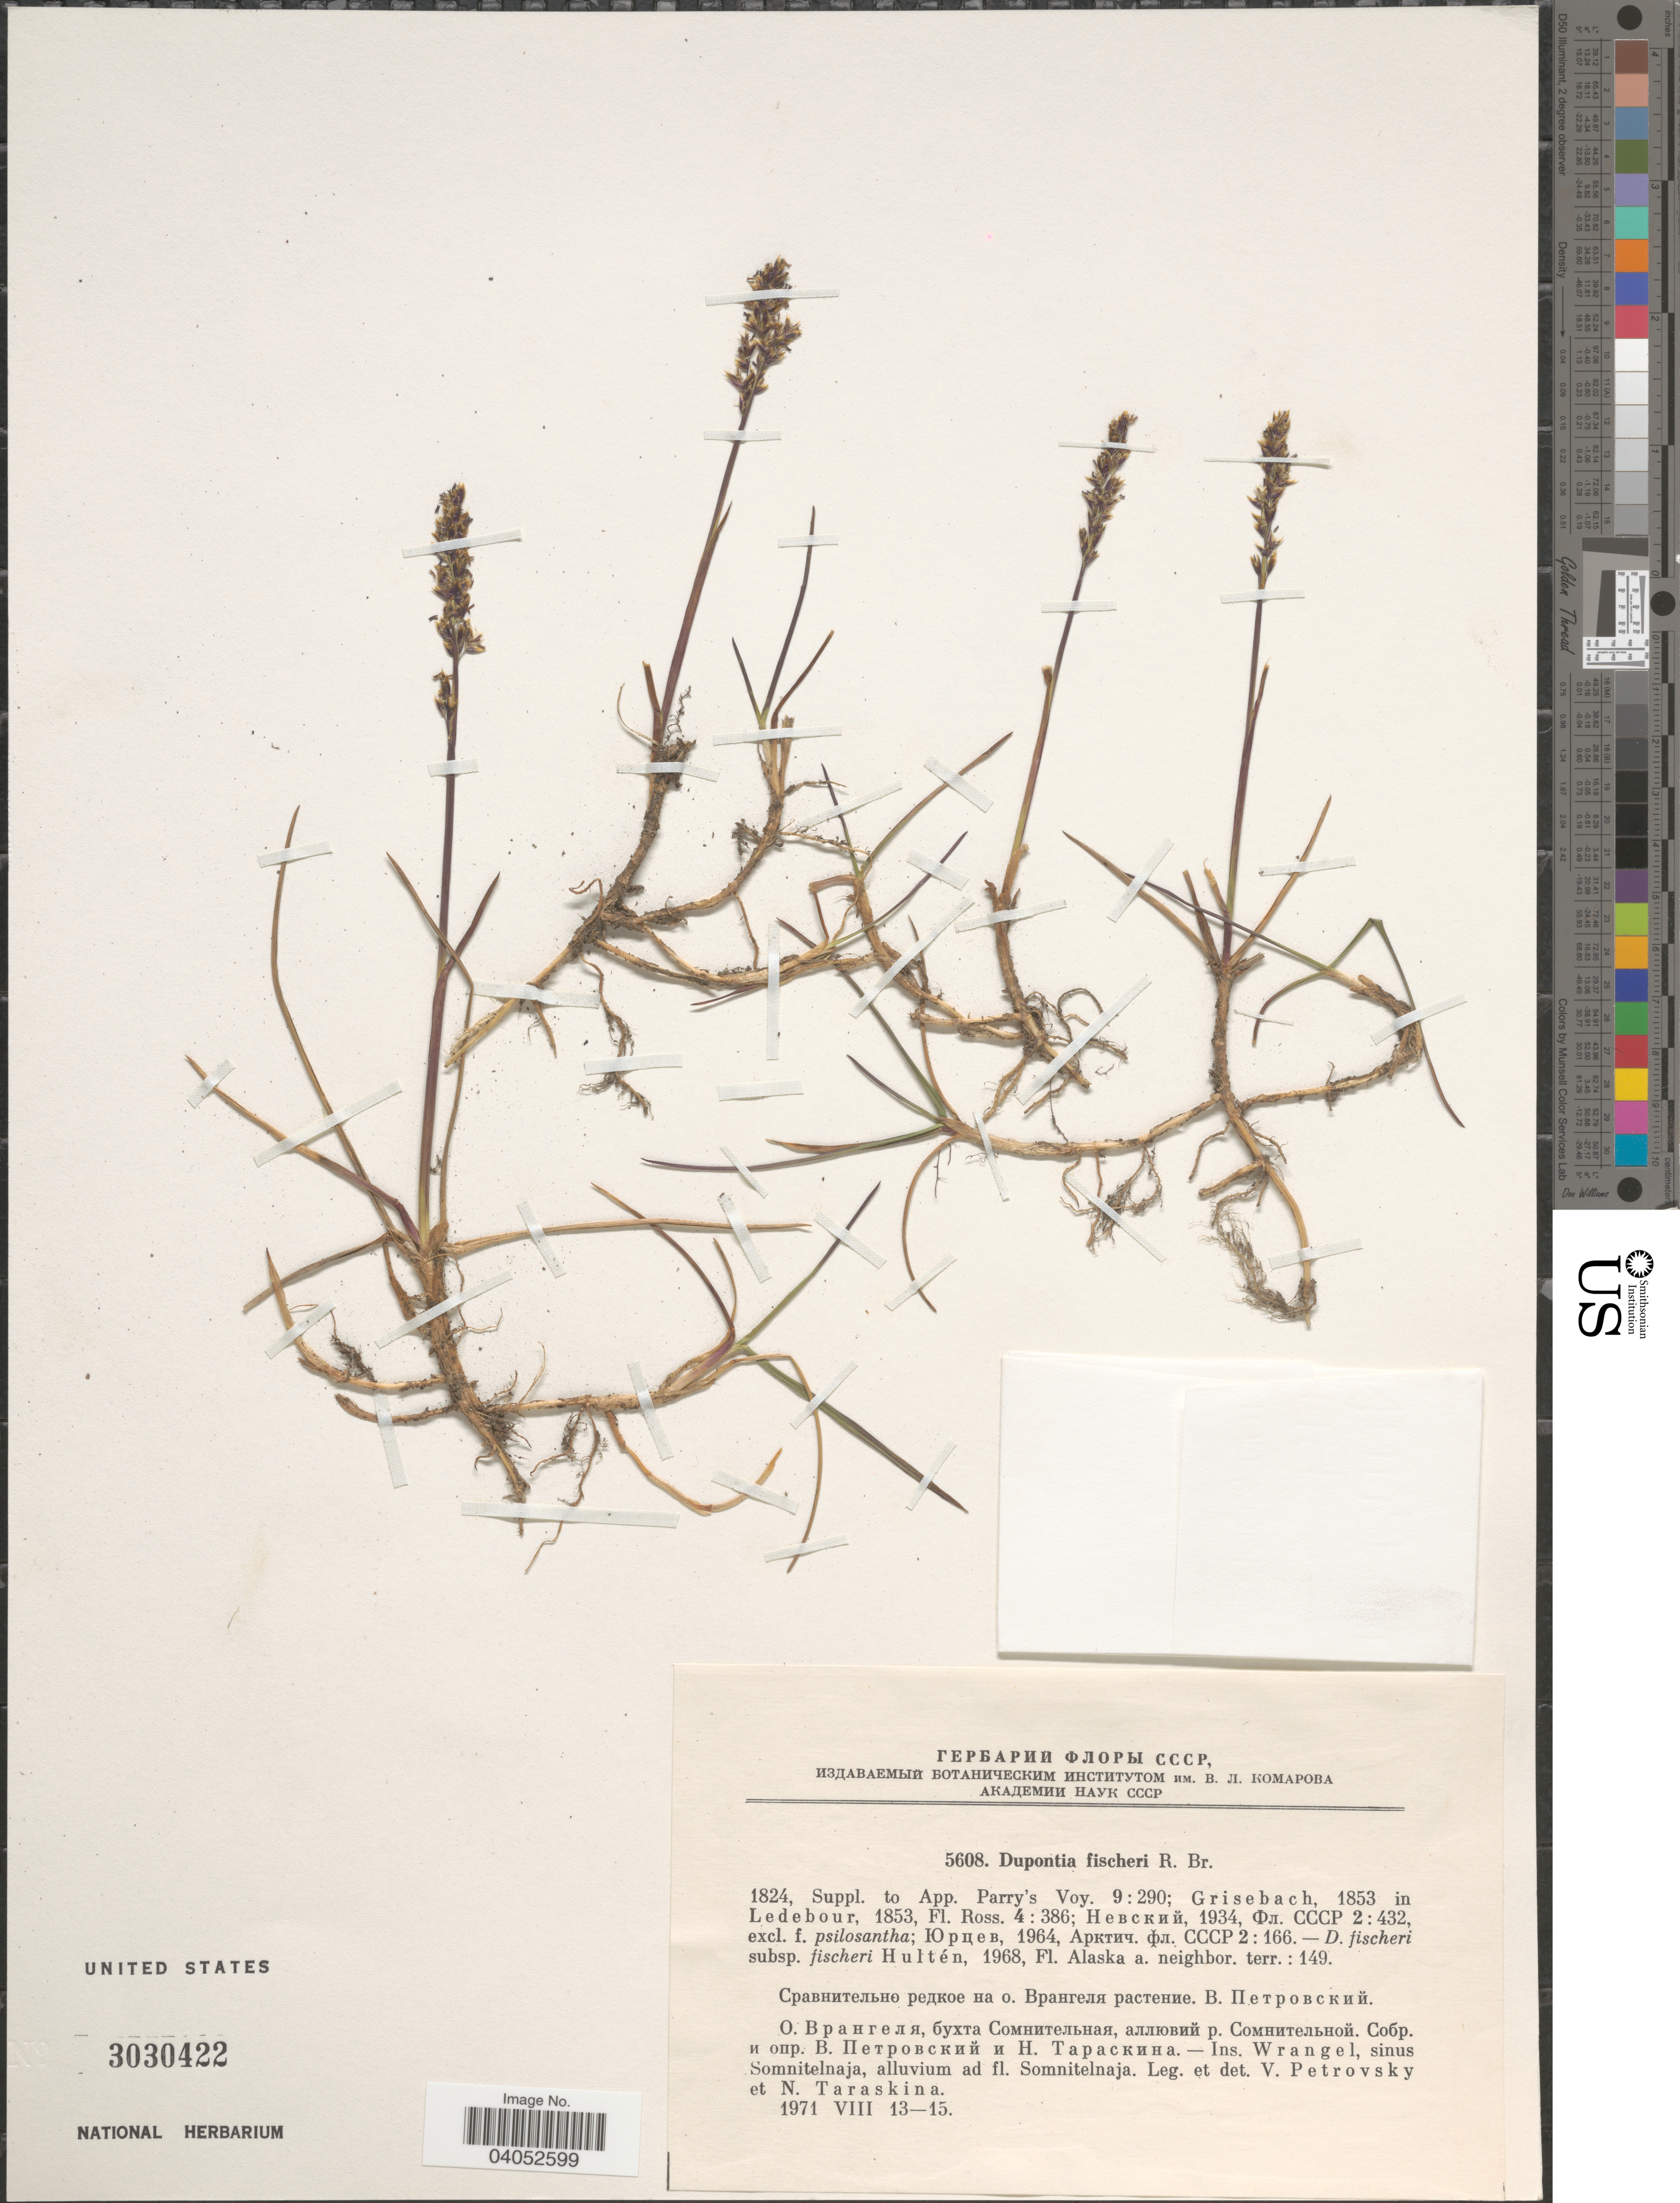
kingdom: Plantae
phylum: Tracheophyta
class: Liliopsida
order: Poales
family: Poaceae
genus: Dupontia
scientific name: Dupontia micrantha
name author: Holm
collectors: V. Petrovsky & N. Taraskina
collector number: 5608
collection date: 1971-08-13/1971-08-15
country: Russian Federation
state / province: Magadan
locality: Ins. Wrangel, sinus Somnitelnaja, alluvium ad fl. Somnitelnaja.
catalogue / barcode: US 3030422